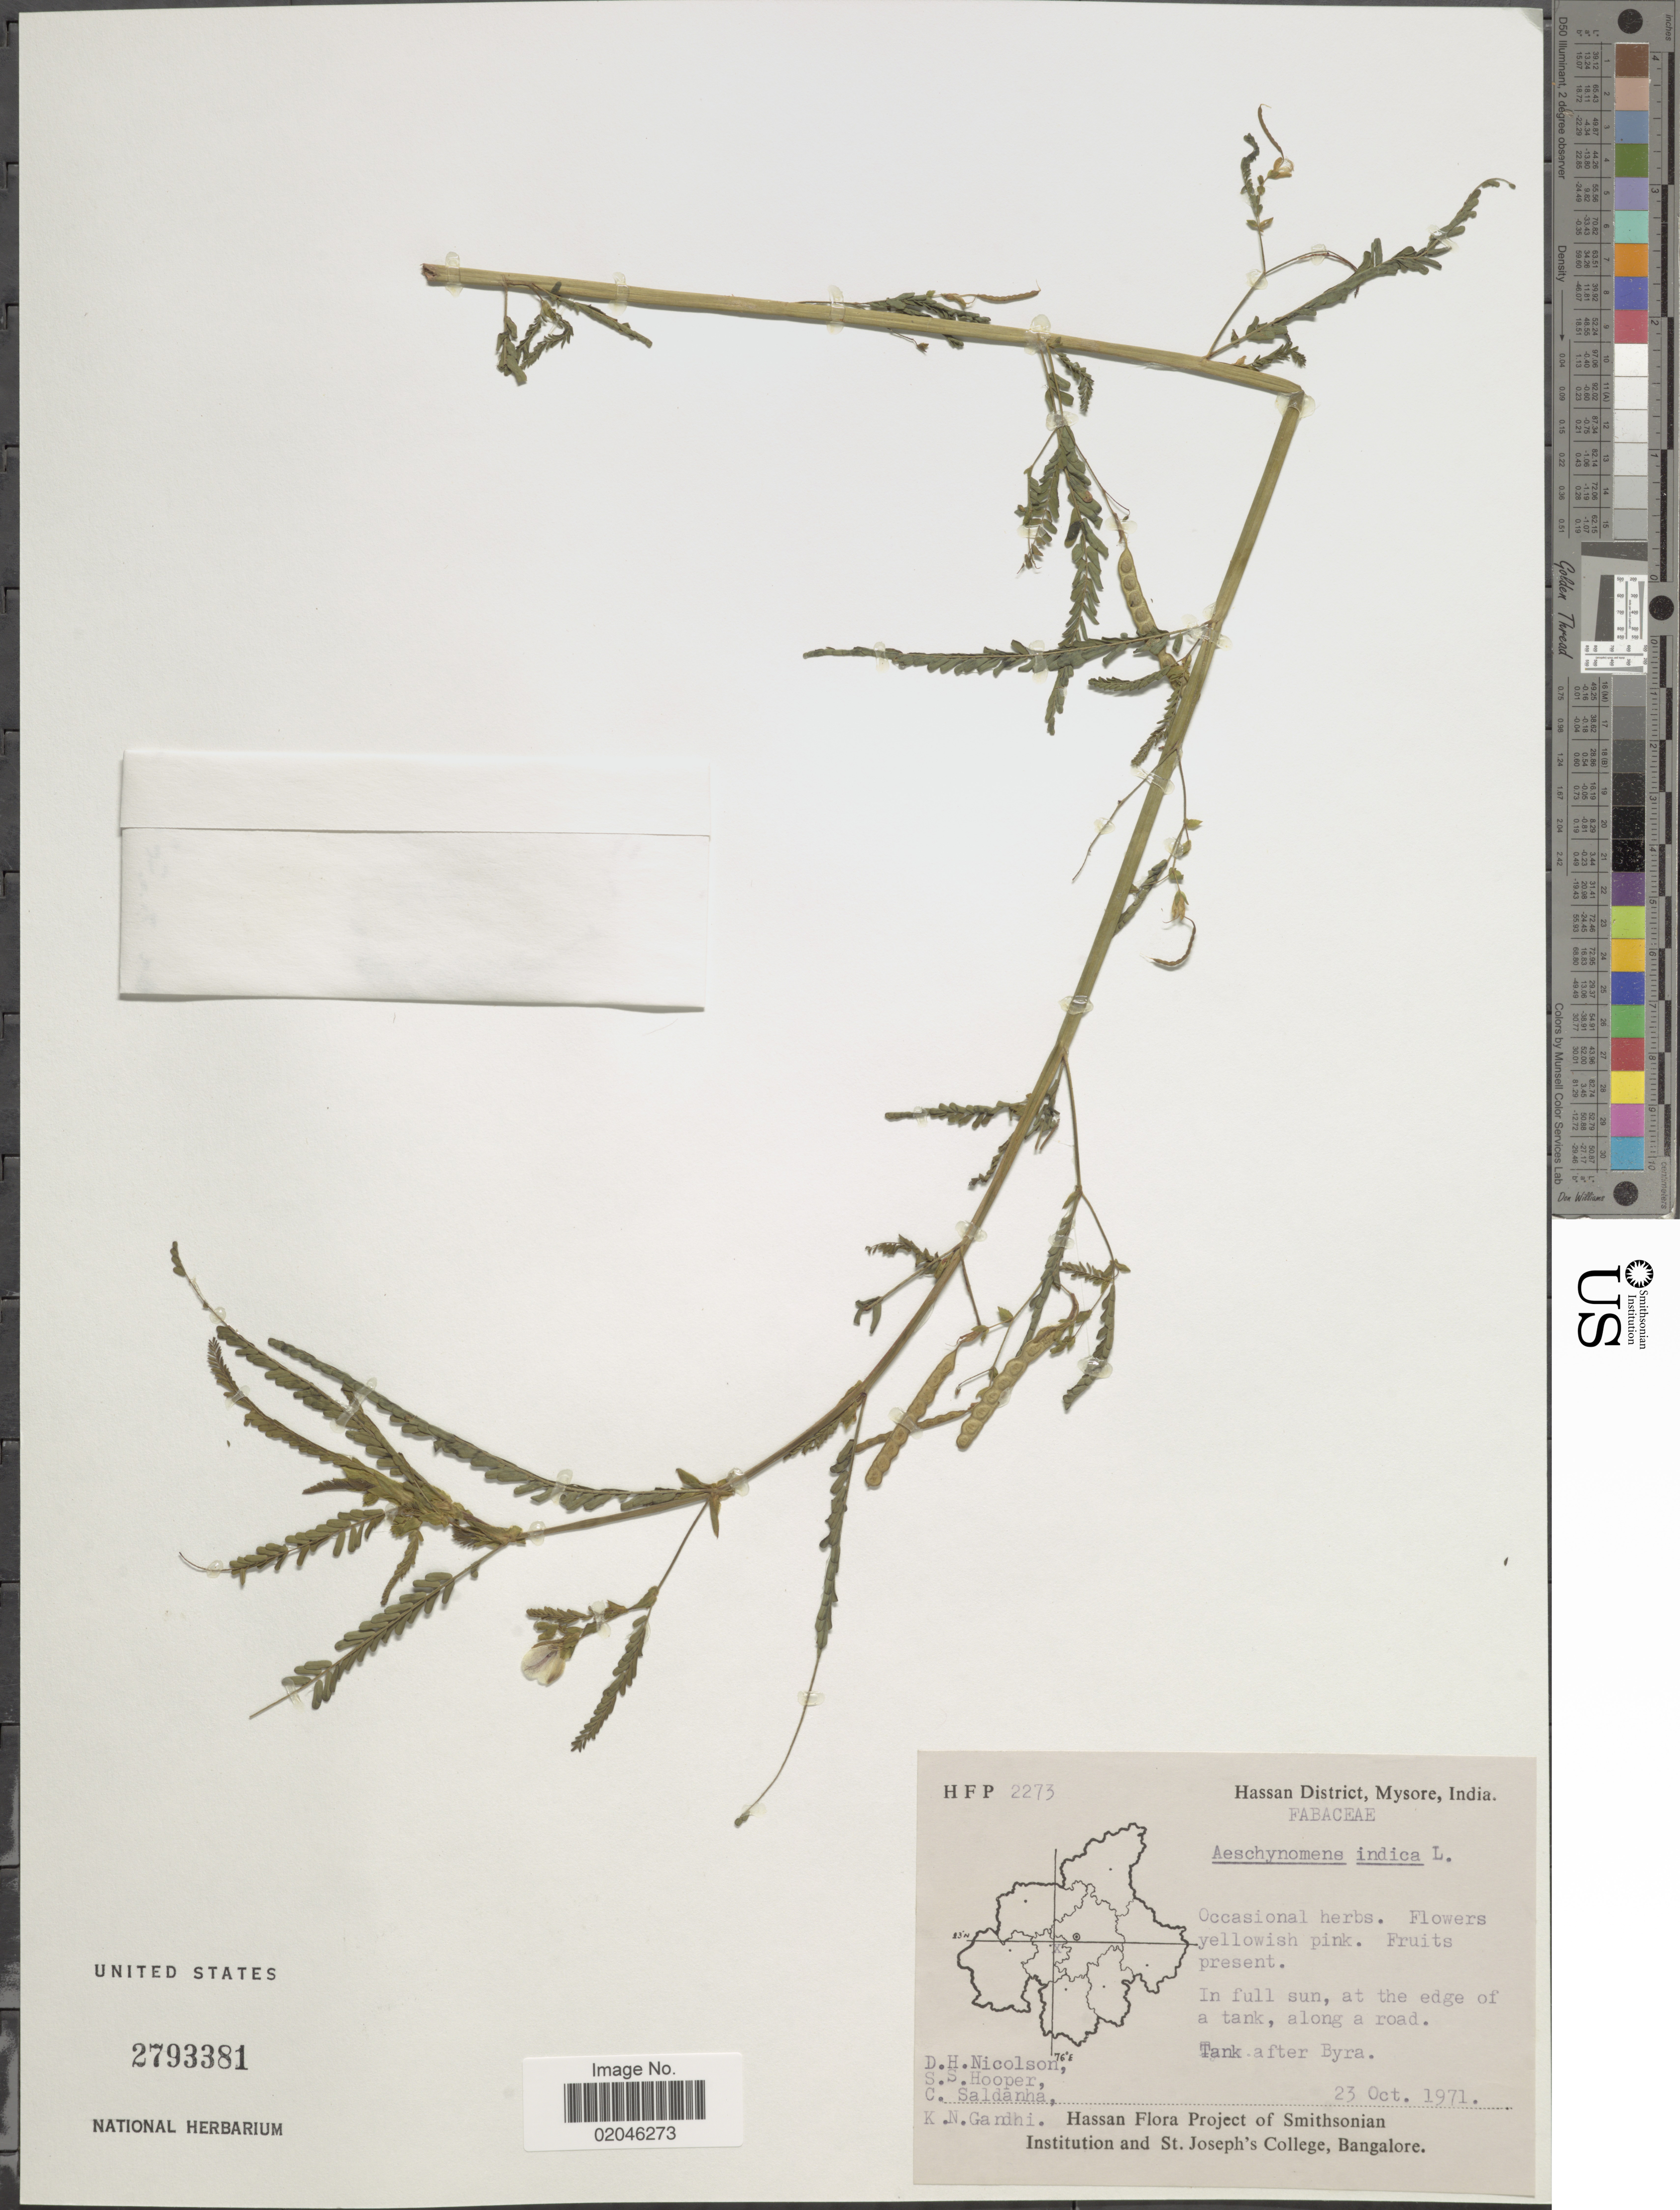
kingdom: Plantae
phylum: Tracheophyta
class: Magnoliopsida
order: Fabales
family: Fabaceae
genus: Aeschynomene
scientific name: Aeschynomene indica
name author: L.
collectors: D. H. Nicolson, S. S. Hooper, C. Saldanha & K. N. Gandhi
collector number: HFP2273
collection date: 1971-10-23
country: India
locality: Hassan District, Mysore, in full sun, at the edge of a tank, along a road, Tank after Byra.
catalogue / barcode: US 2793381